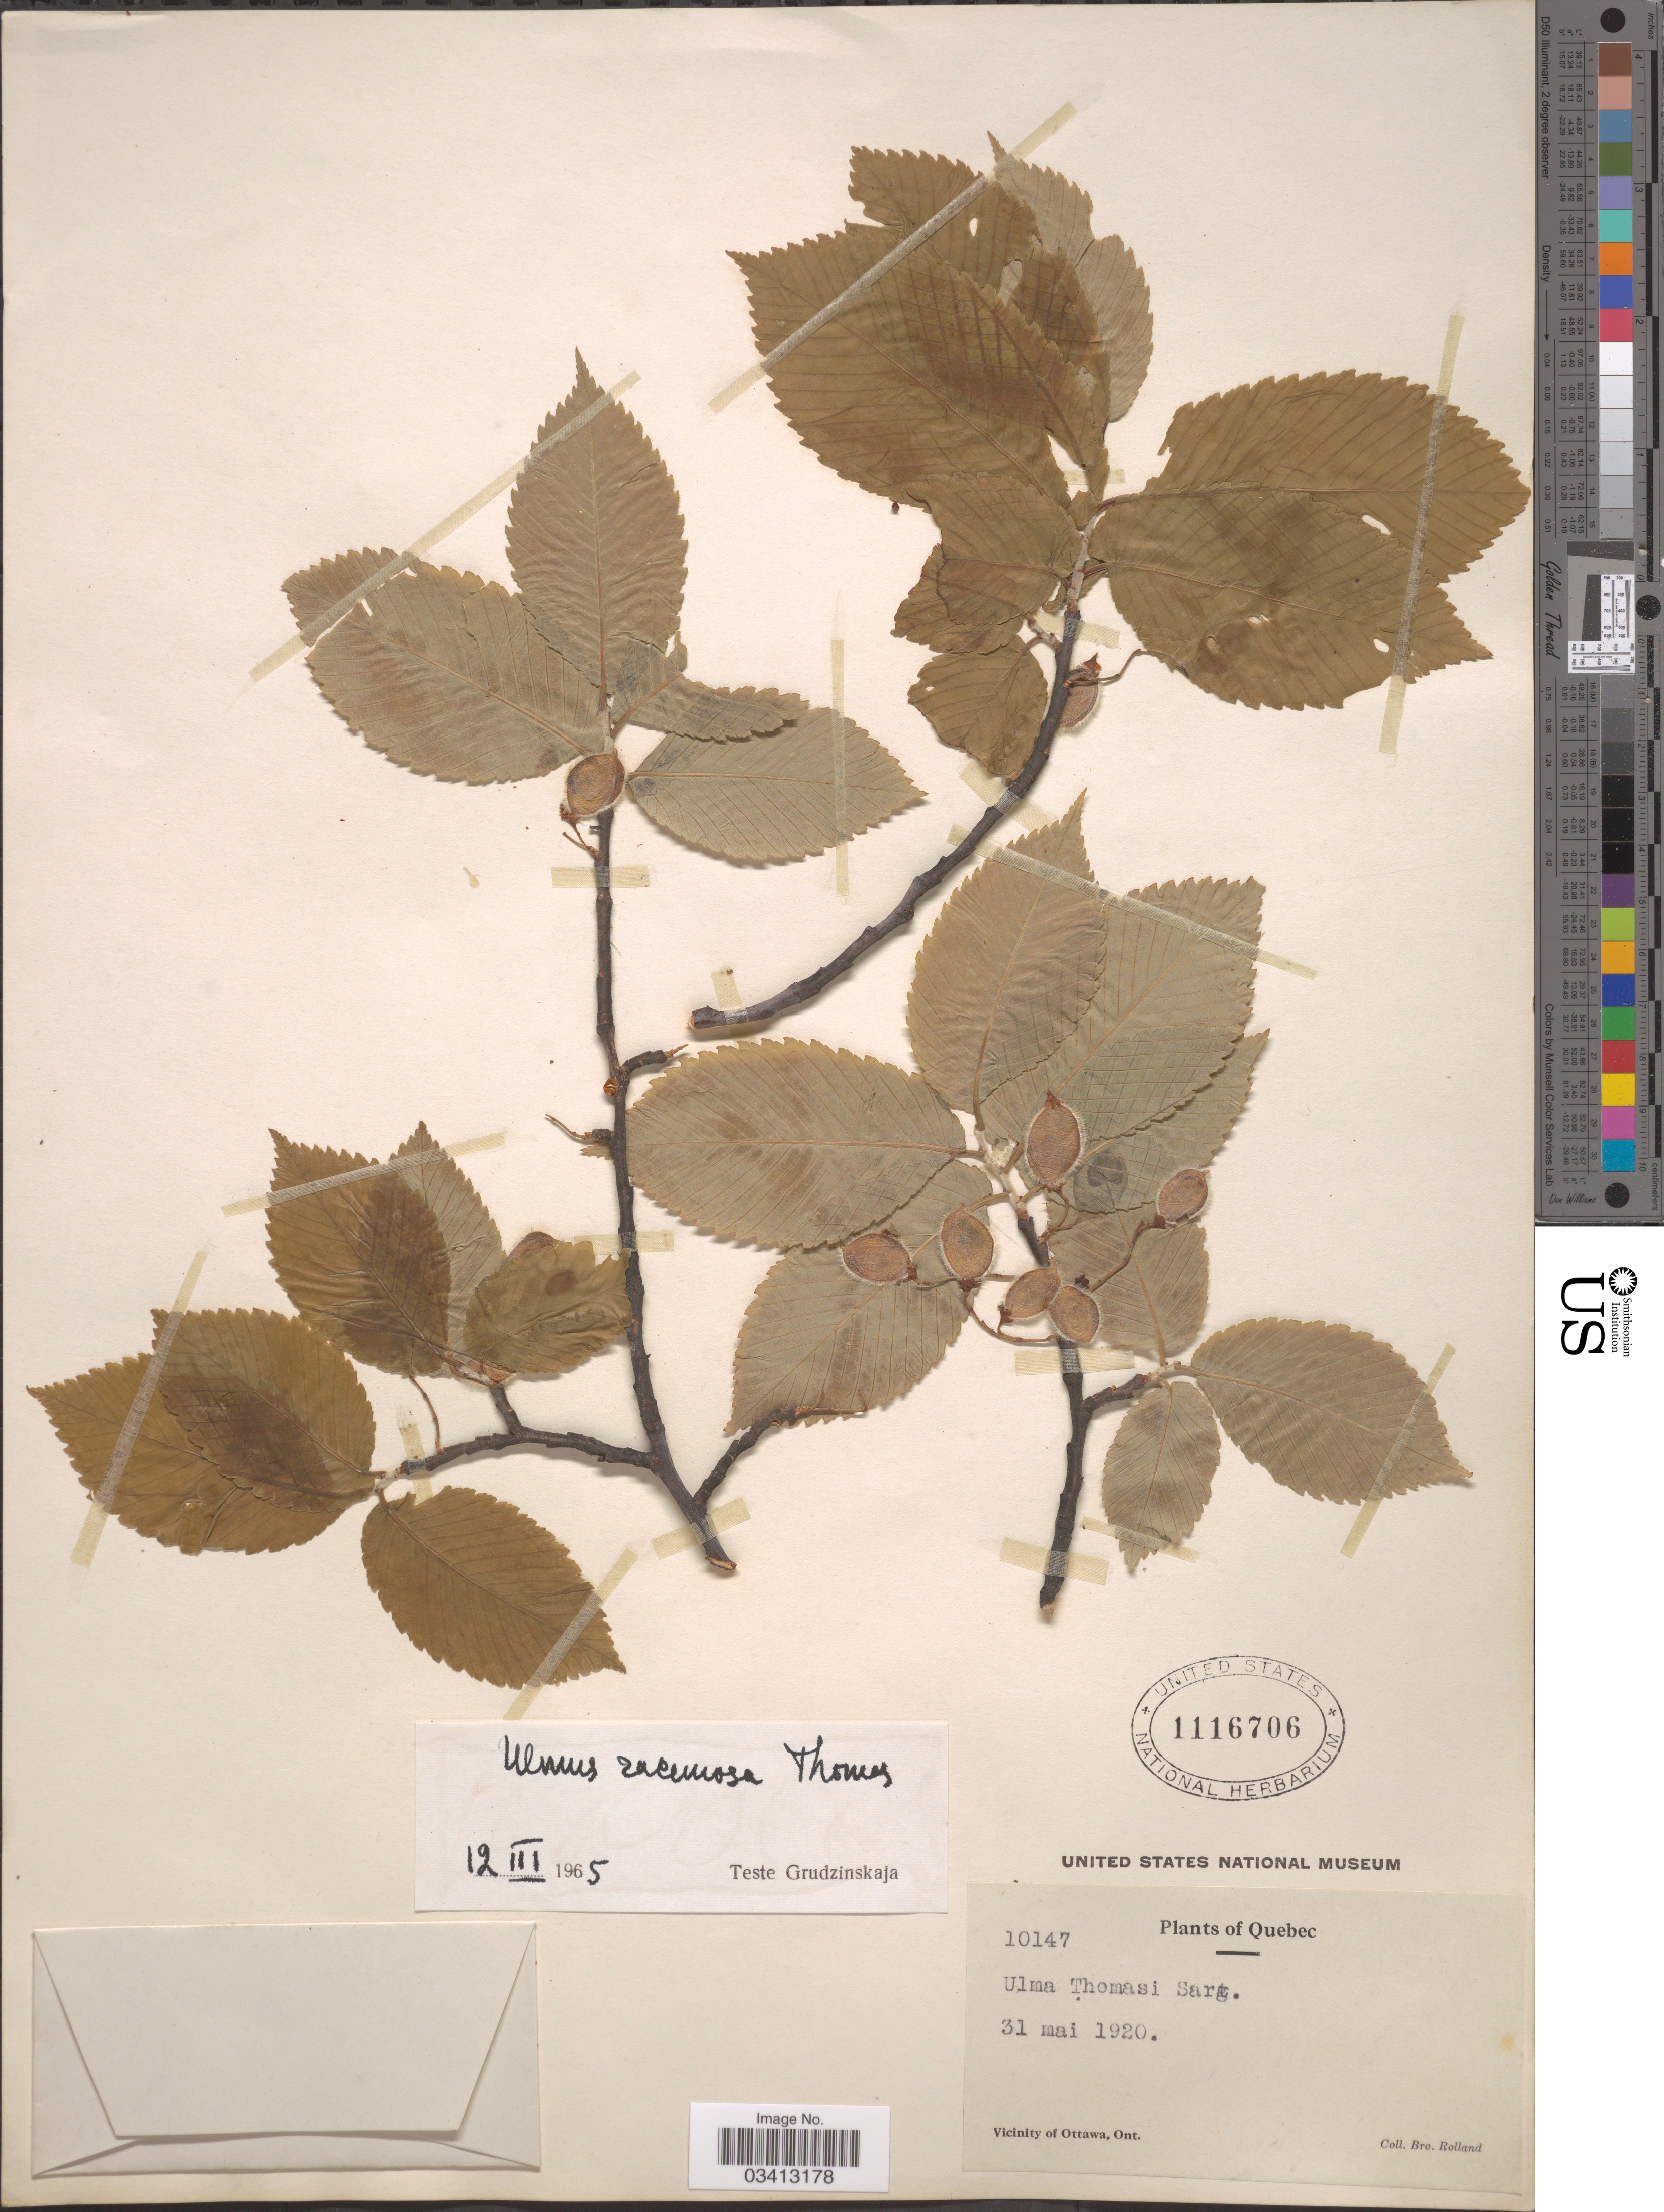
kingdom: Plantae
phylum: Tracheophyta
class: Magnoliopsida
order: Rosales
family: Ulmaceae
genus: Ulmus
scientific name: Ulmus thomasii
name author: Sarg.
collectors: B. Rolland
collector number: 10147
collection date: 1920-05-31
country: Canada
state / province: Ontario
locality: Vicinity of Ottawa.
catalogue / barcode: US 1116706